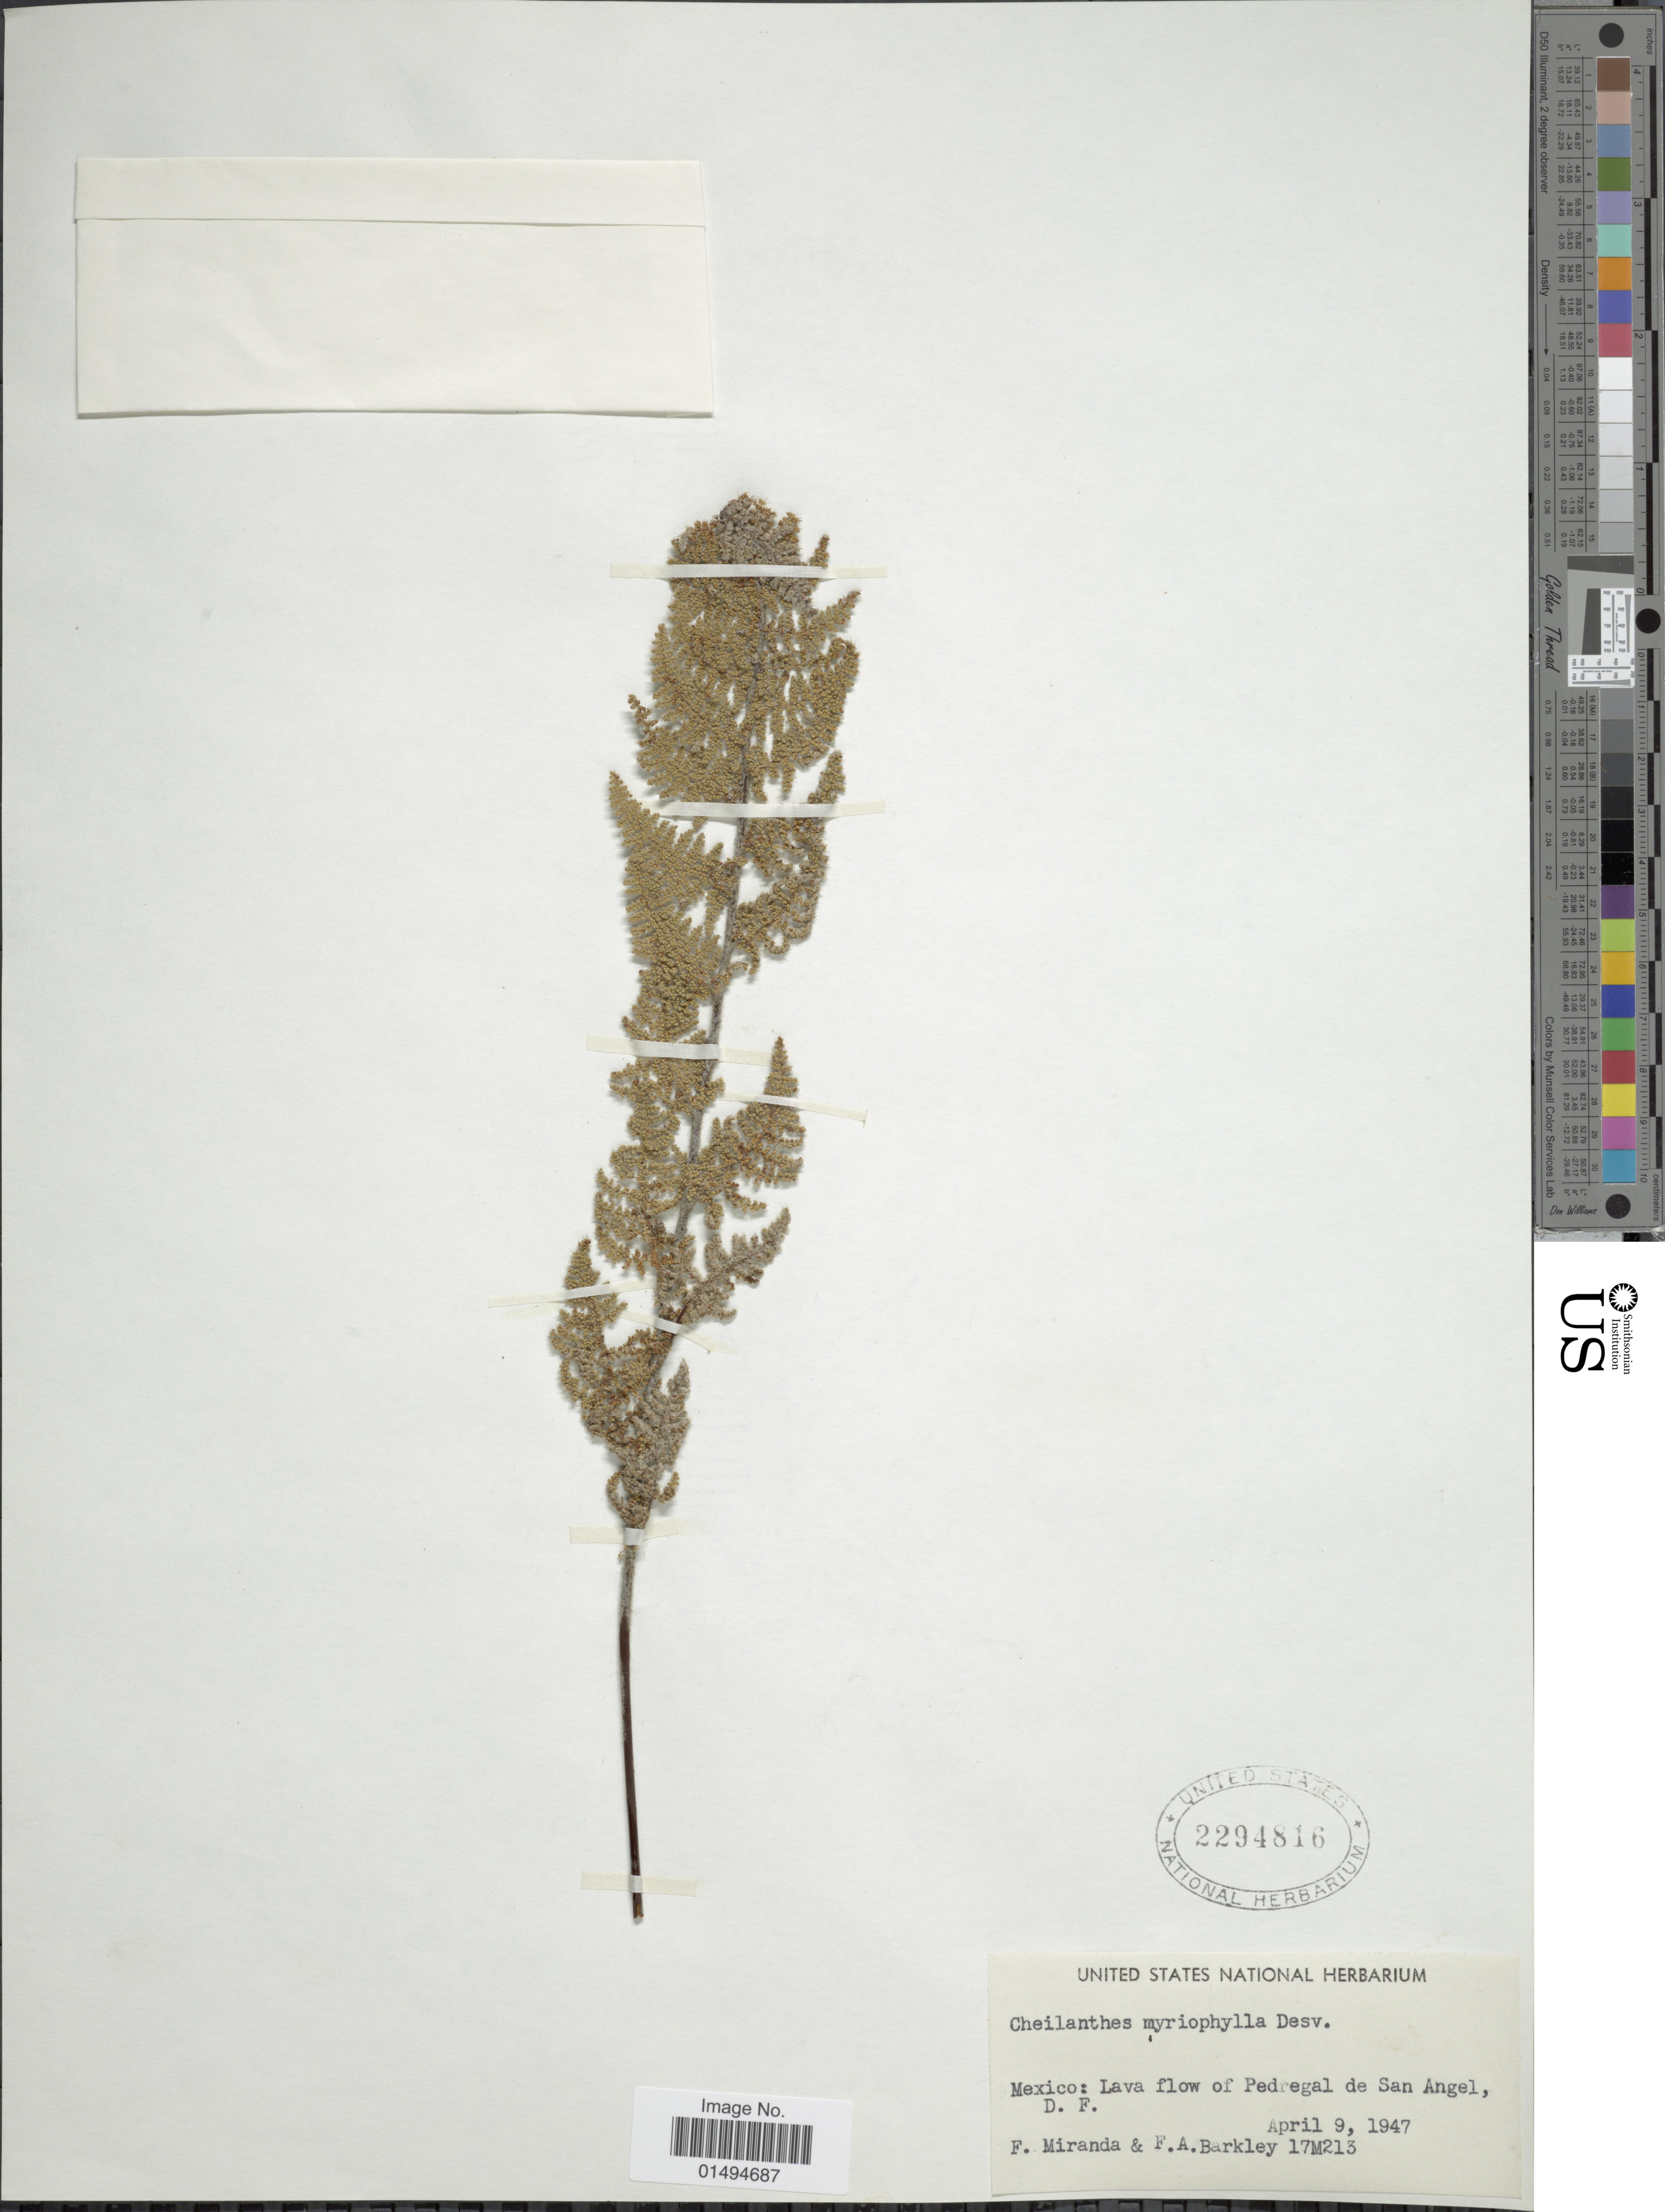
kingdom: Plantae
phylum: Tracheophyta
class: Polypodiopsida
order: Polypodiales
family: Pteridaceae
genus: Myriopteris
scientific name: Myriopteris myriophylla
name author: (Desv.) J. Sm.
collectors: F. Miranda & F. A. Barkley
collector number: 17M213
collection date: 1947-04-09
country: Mexico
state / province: Distrito Federal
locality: Lava flow of Pedregal de San Angel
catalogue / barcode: US 2294816